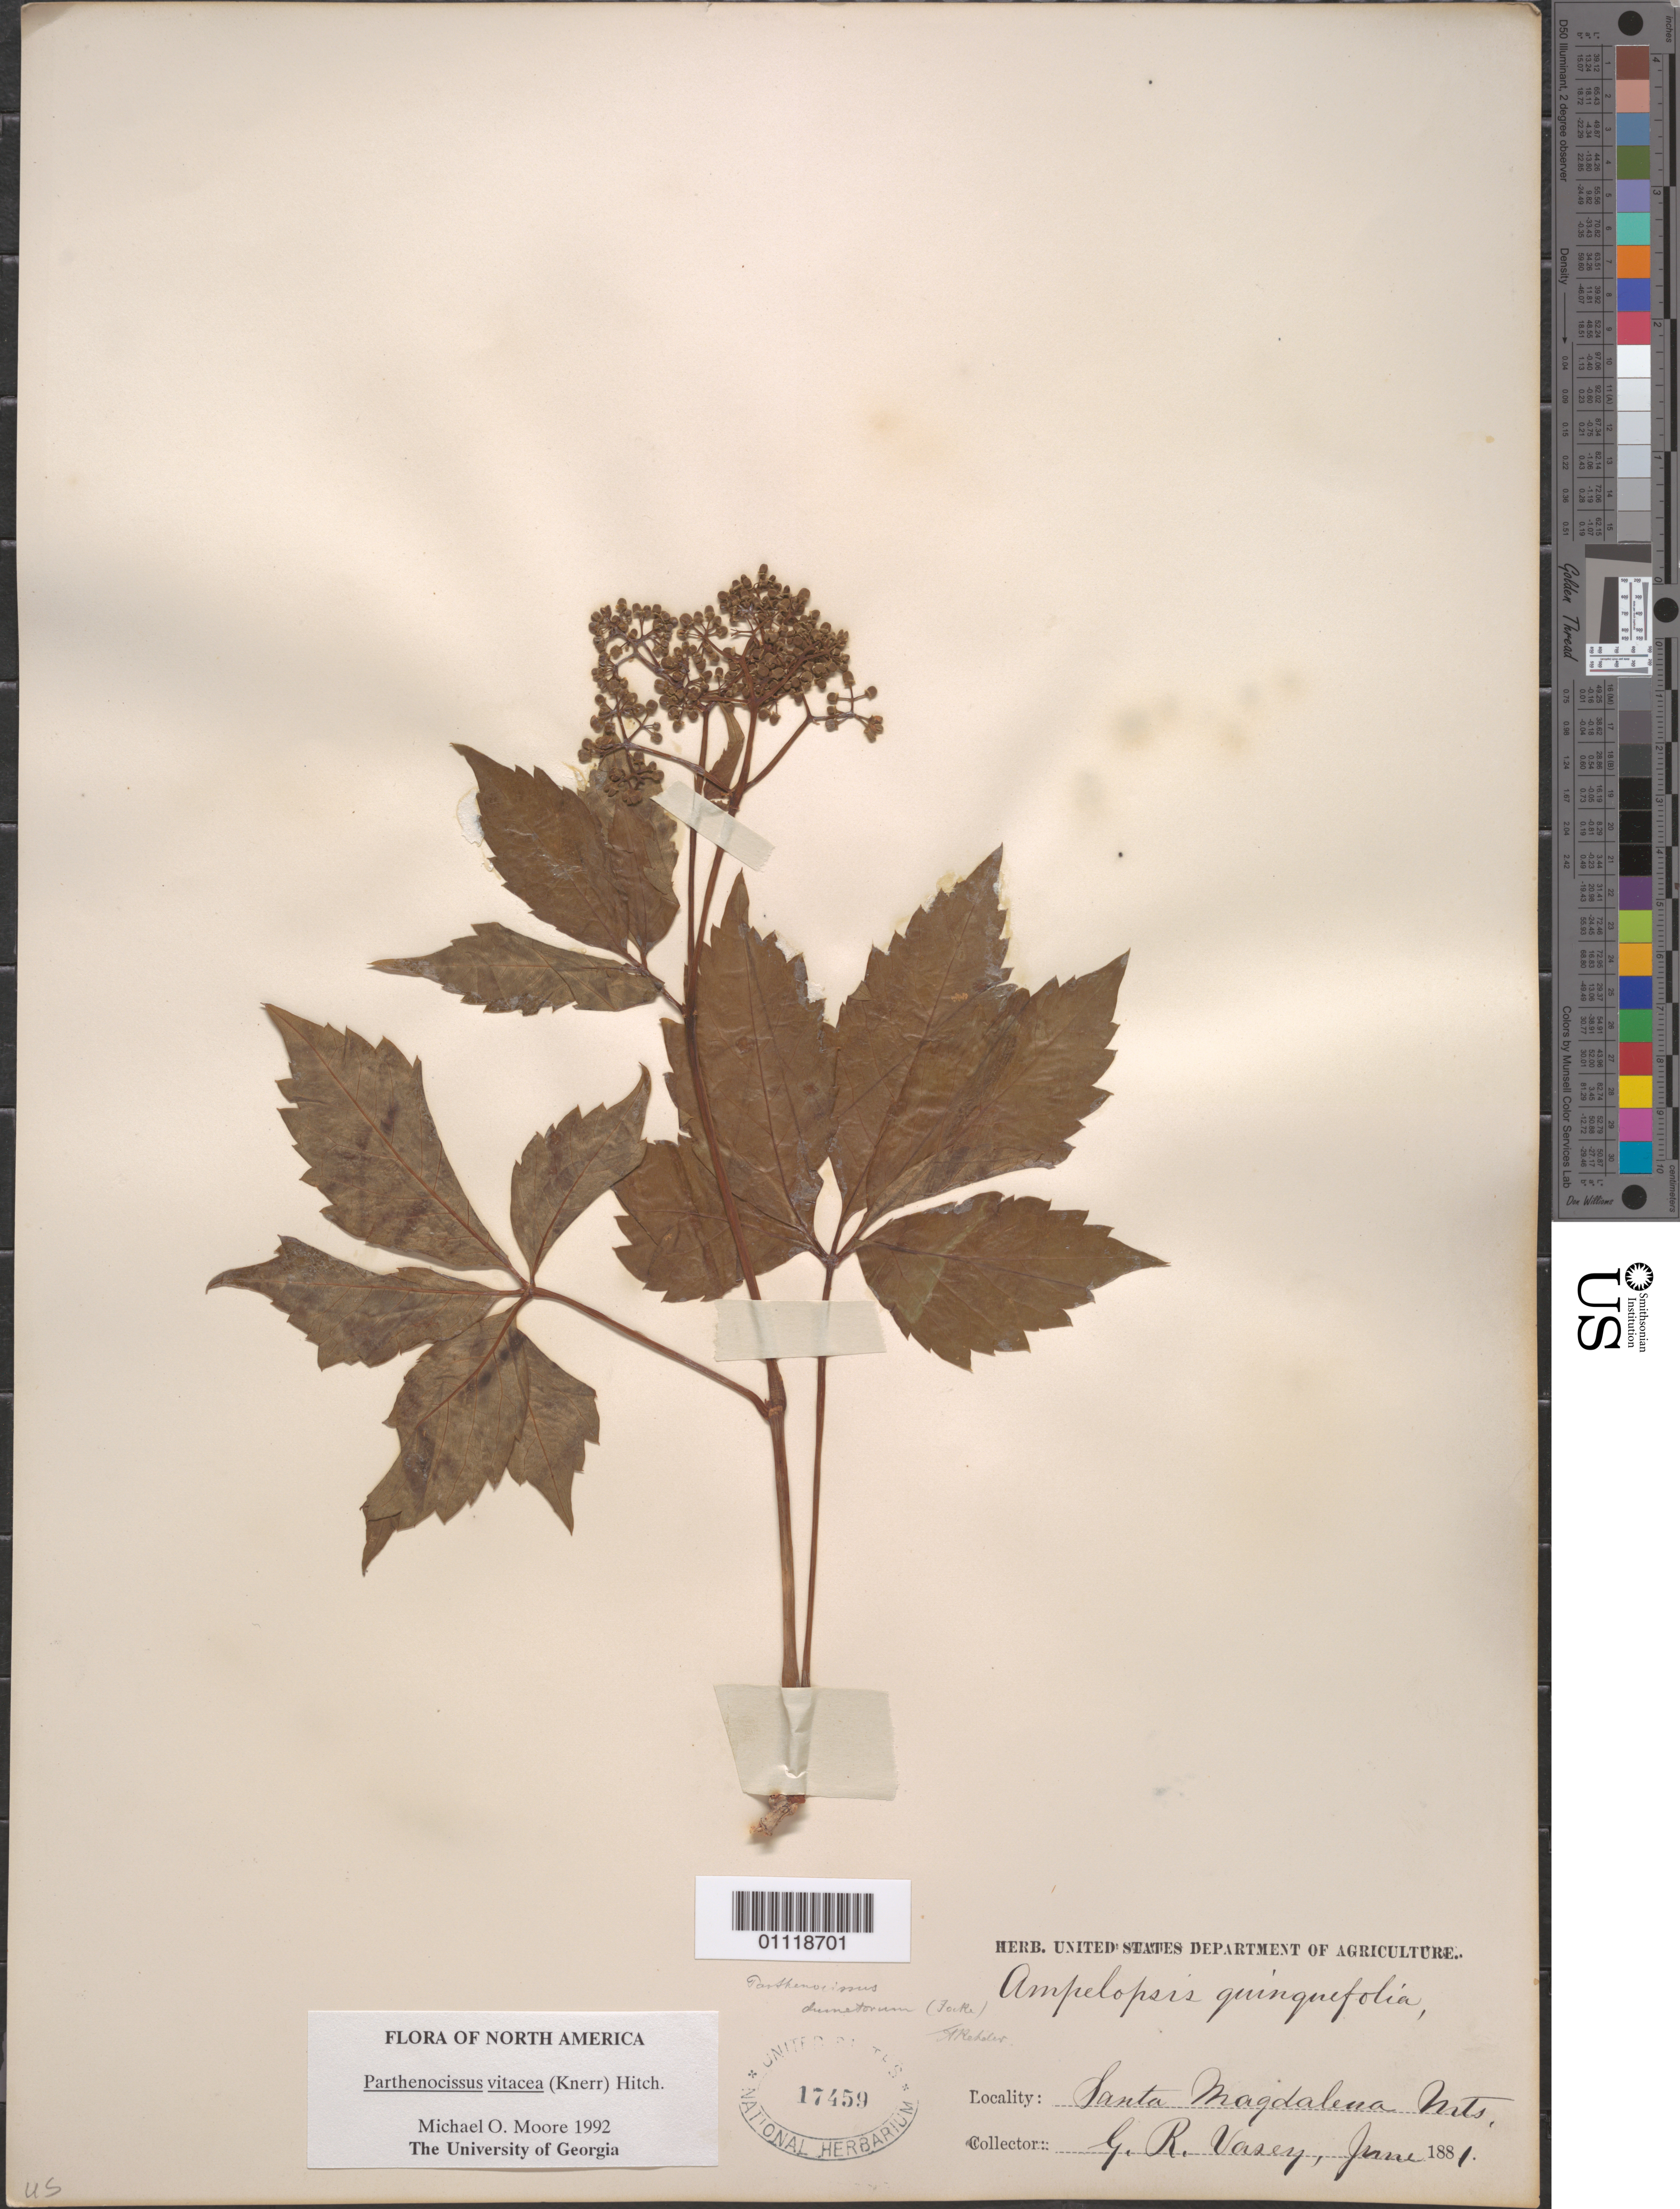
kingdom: Plantae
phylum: Tracheophyta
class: Magnoliopsida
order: Vitales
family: Vitaceae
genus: Parthenocissus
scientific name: Parthenocissus vitacea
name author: (Knerr) Hitchc.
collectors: G. R. Vasey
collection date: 1881-06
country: United States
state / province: New Mexico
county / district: Soccoro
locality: Santa Magdalena Mts.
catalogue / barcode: US 17459